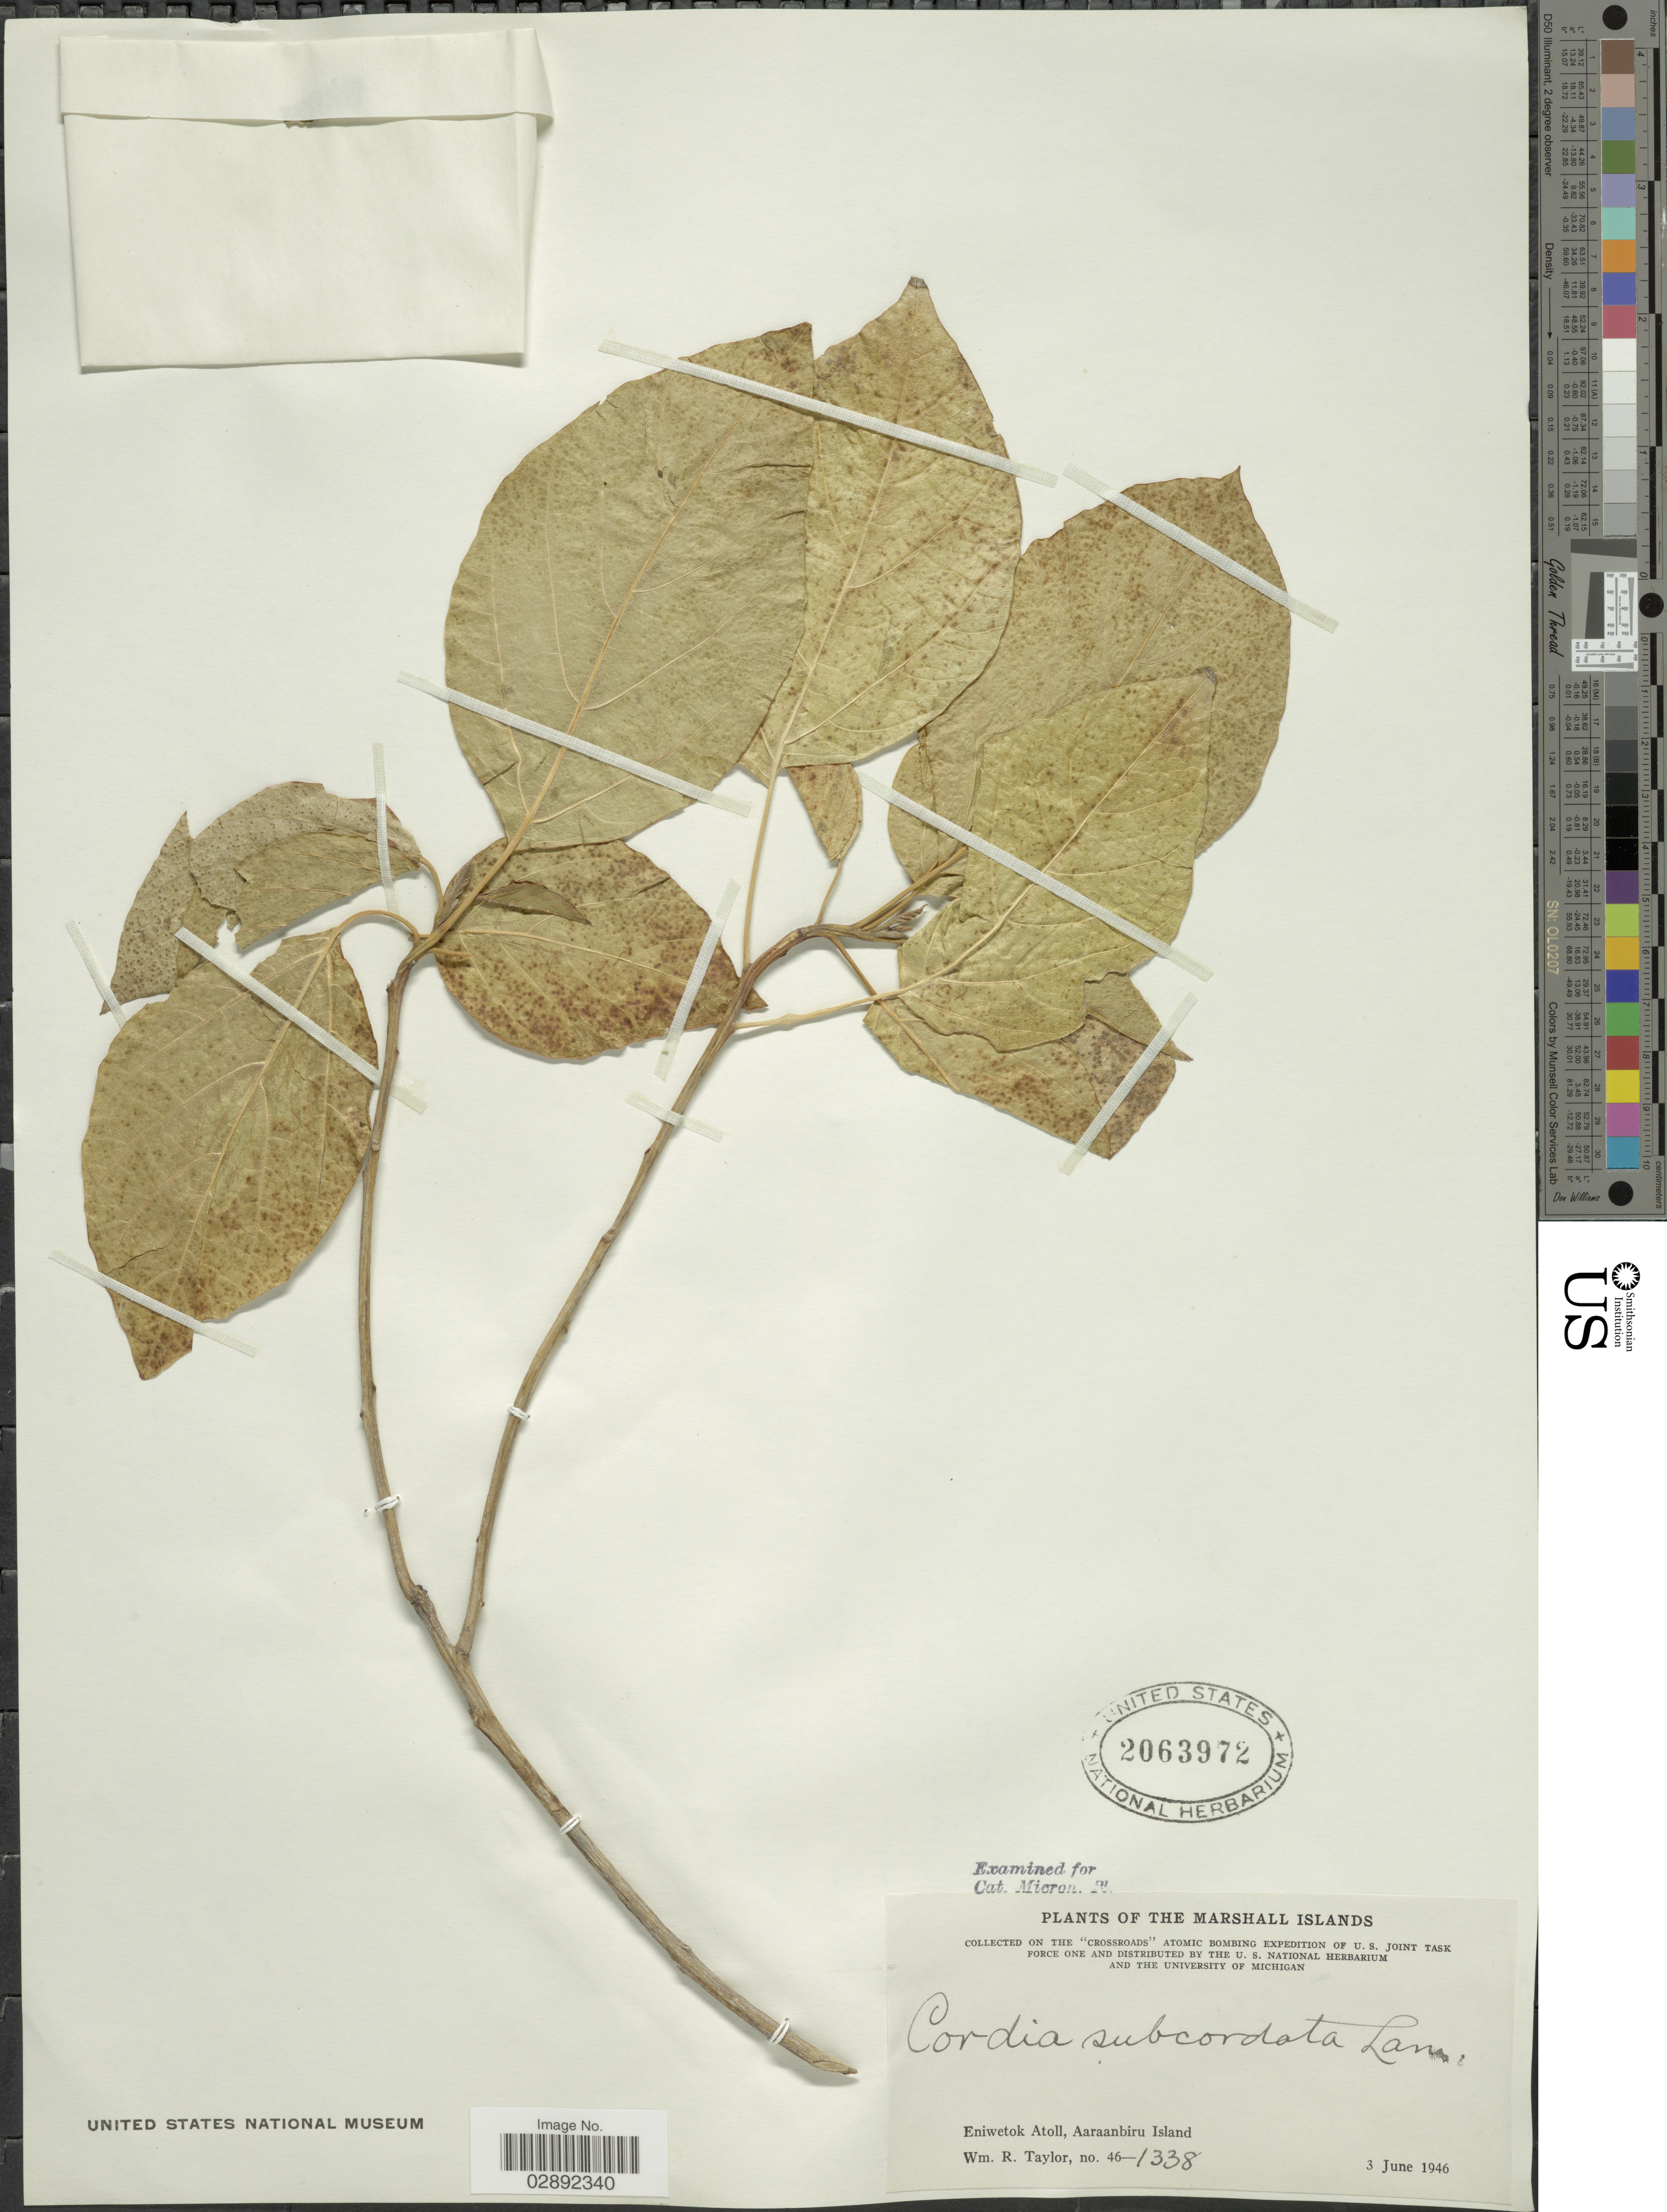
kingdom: Plantae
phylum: Tracheophyta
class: Magnoliopsida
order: Boraginales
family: Cordiaceae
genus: Cordia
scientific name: Cordia subcordata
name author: Lam.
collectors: W. R. Taylor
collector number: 46-1338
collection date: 1946-06-03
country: Marshall Islands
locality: Eniwetok Atoll, Aaraanbiru Island.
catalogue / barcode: US 2063972